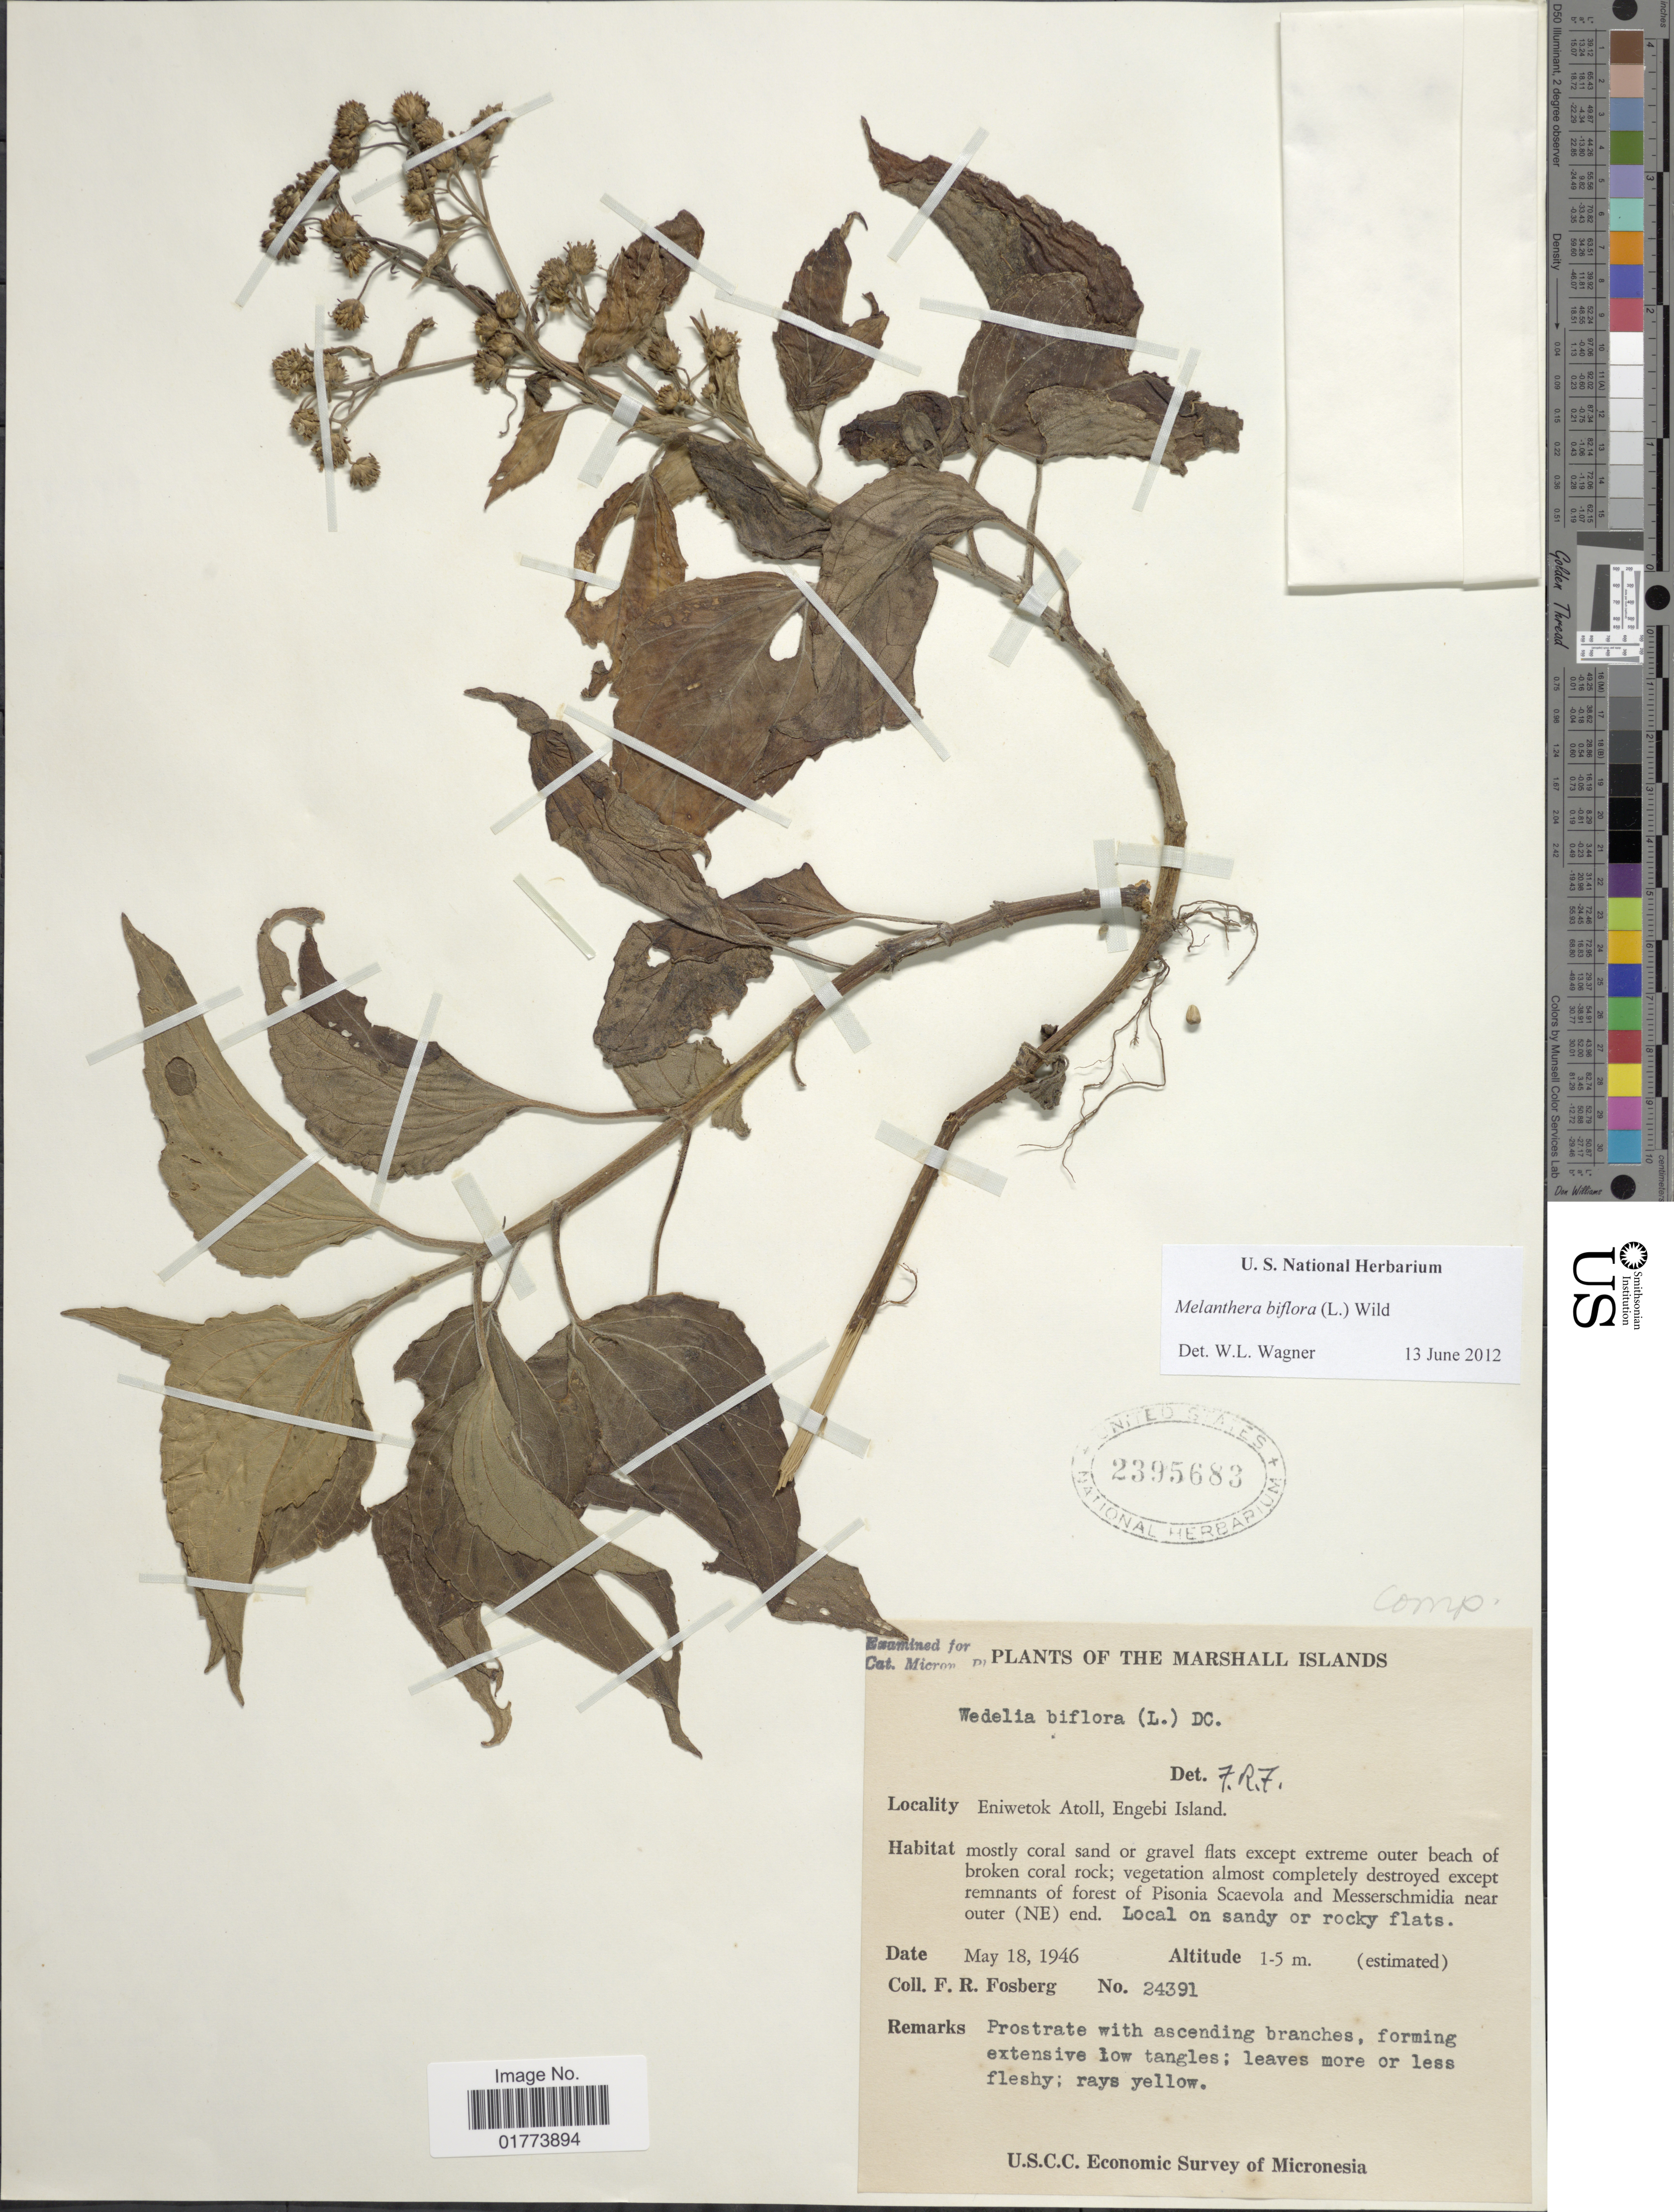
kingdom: Plantae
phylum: Tracheophyta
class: Magnoliopsida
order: Asterales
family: Asteraceae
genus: Wollastonia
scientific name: Wollastonia biflora var. biflora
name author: (L.) DC.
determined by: Wagner, W. L., (BOT), Smithsonian Institution - National Museum of Natural History (UNITED STATES)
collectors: F. R. Fosberg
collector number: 24391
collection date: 1946-05-18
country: Marshall Islands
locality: Eniwetok Atoll, Engebi Island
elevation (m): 1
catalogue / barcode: US 2395683